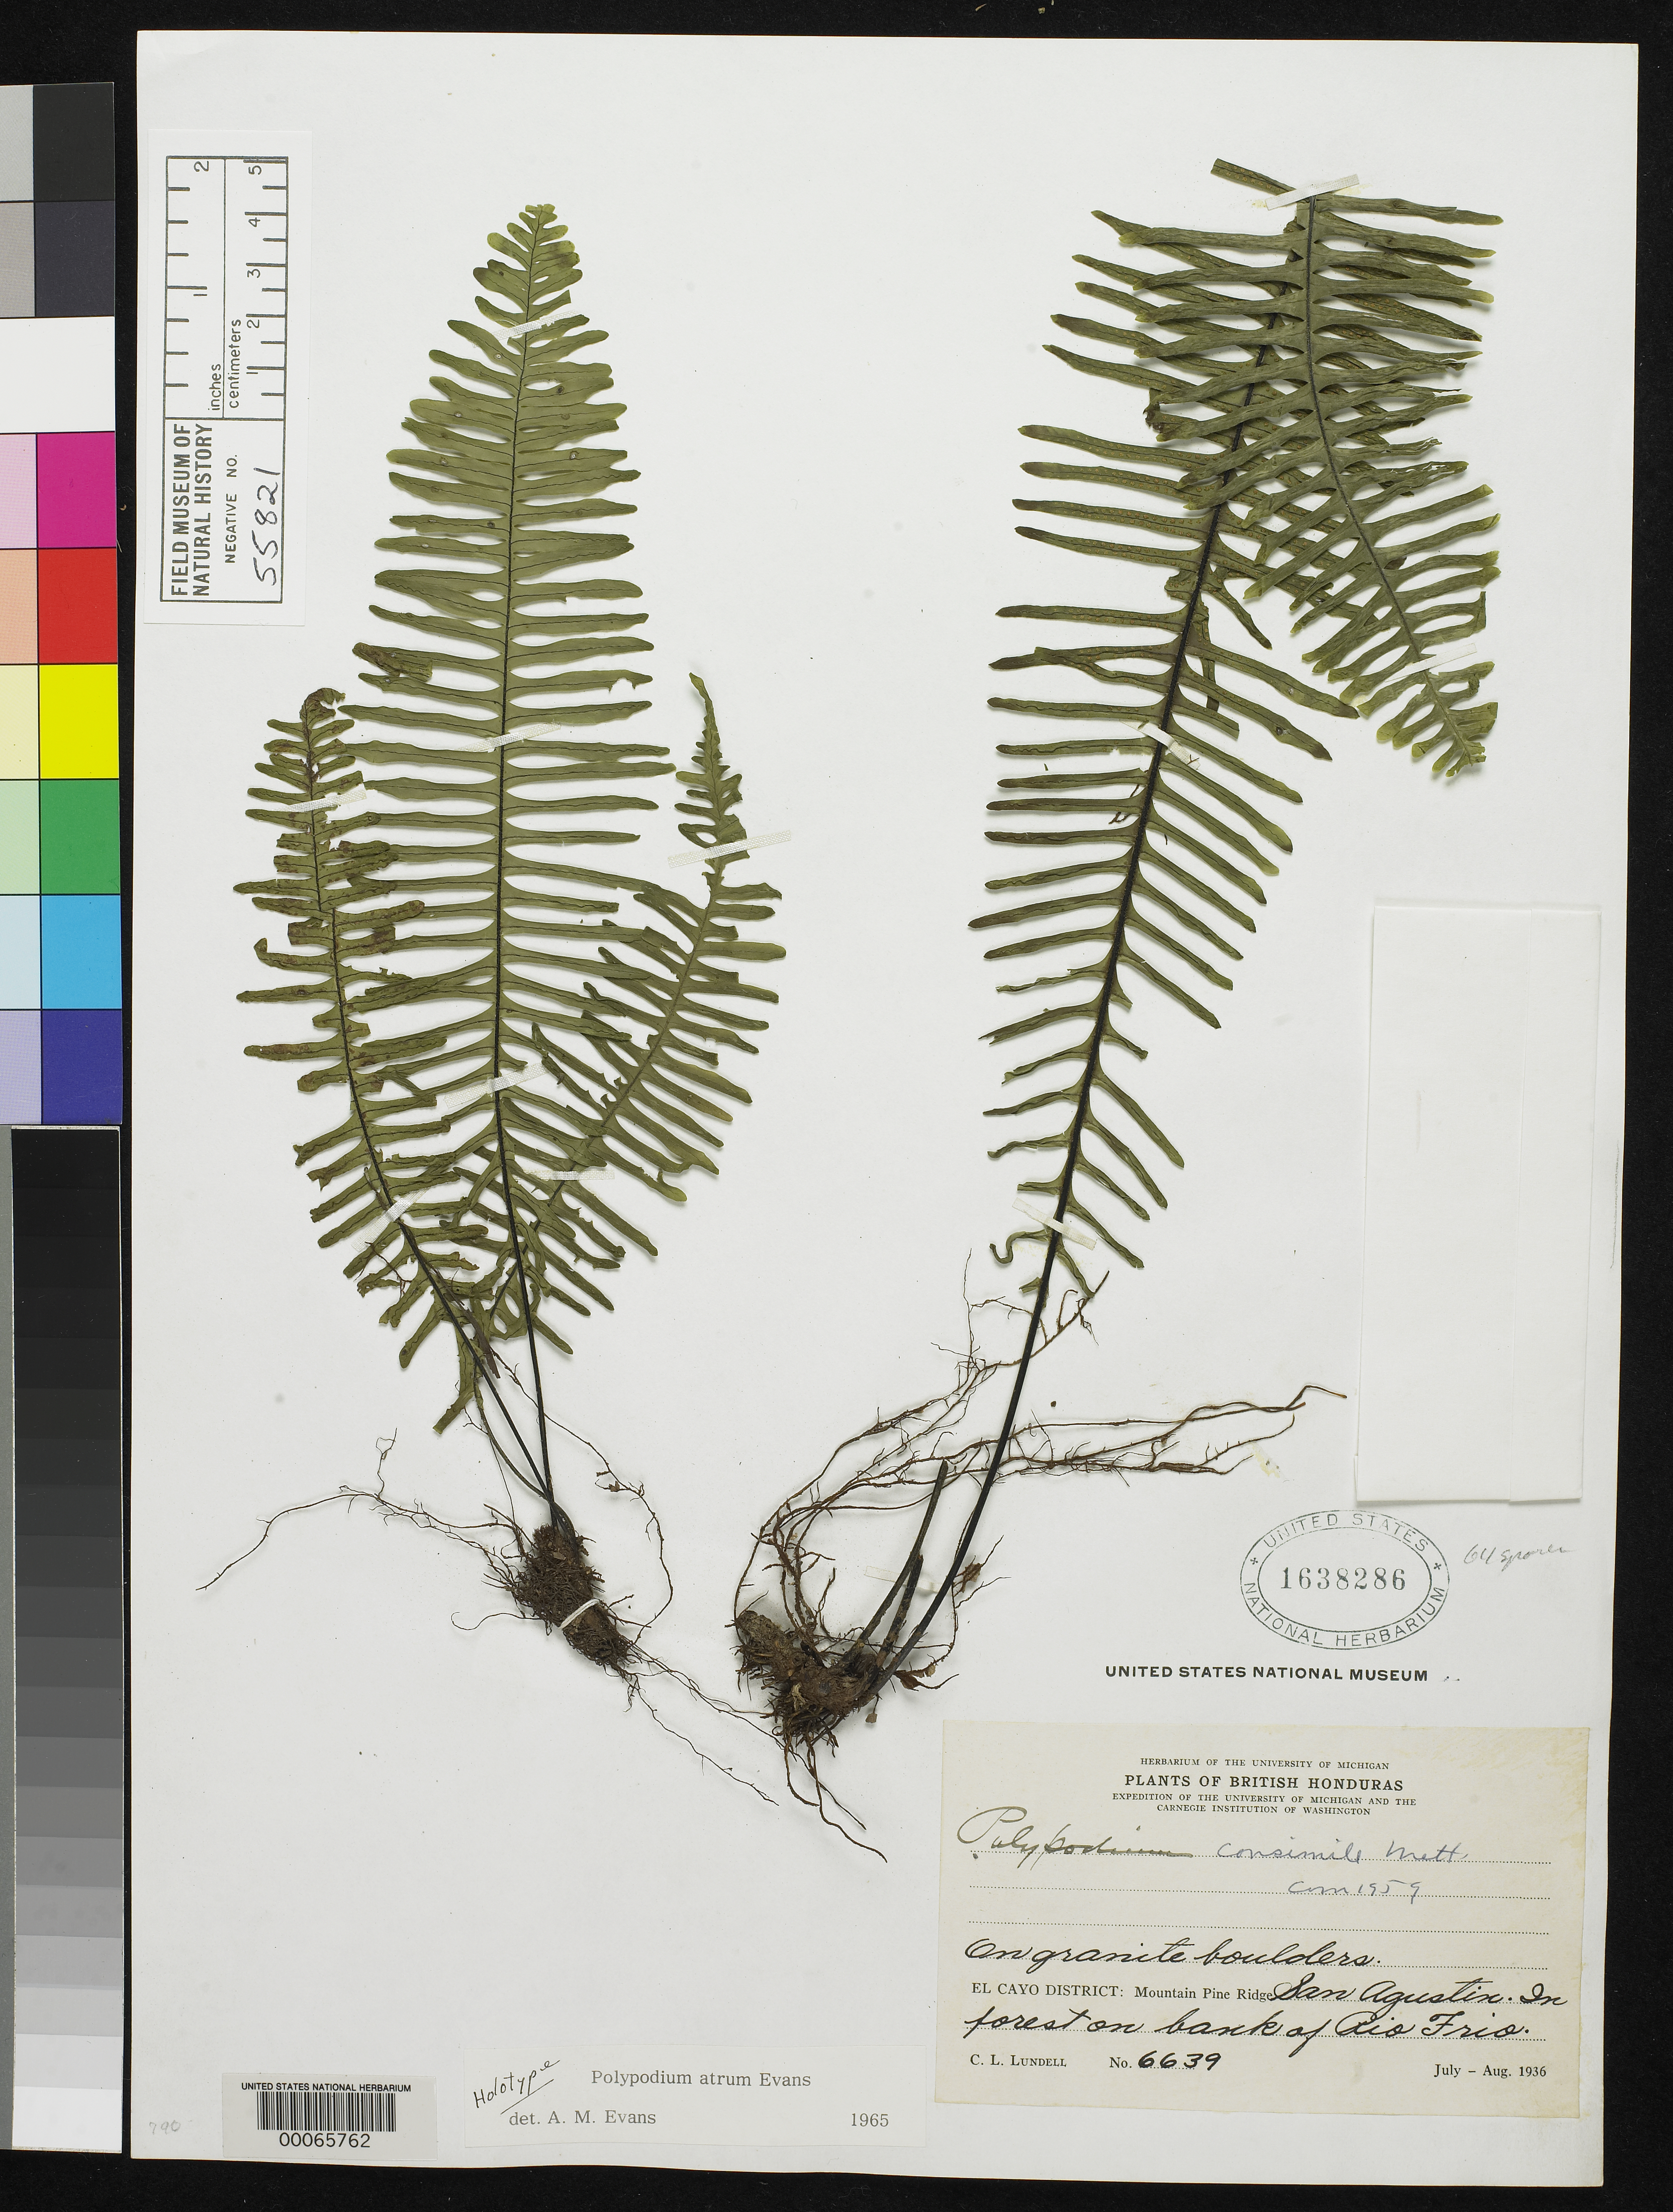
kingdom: Plantae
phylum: Tracheophyta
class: Polypodiopsida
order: Polypodiales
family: Polypodiaceae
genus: Polypodium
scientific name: Polypodium atrum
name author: A.M. Evans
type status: Holotype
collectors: C. L. Lundell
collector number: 6639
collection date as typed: Jul 1936 to -- Aug 1956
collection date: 1936-07/1956-08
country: Belize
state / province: Cayo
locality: Mountain Pine Ridge, San Augustin, bank of the Rio Frio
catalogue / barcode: US 1638286